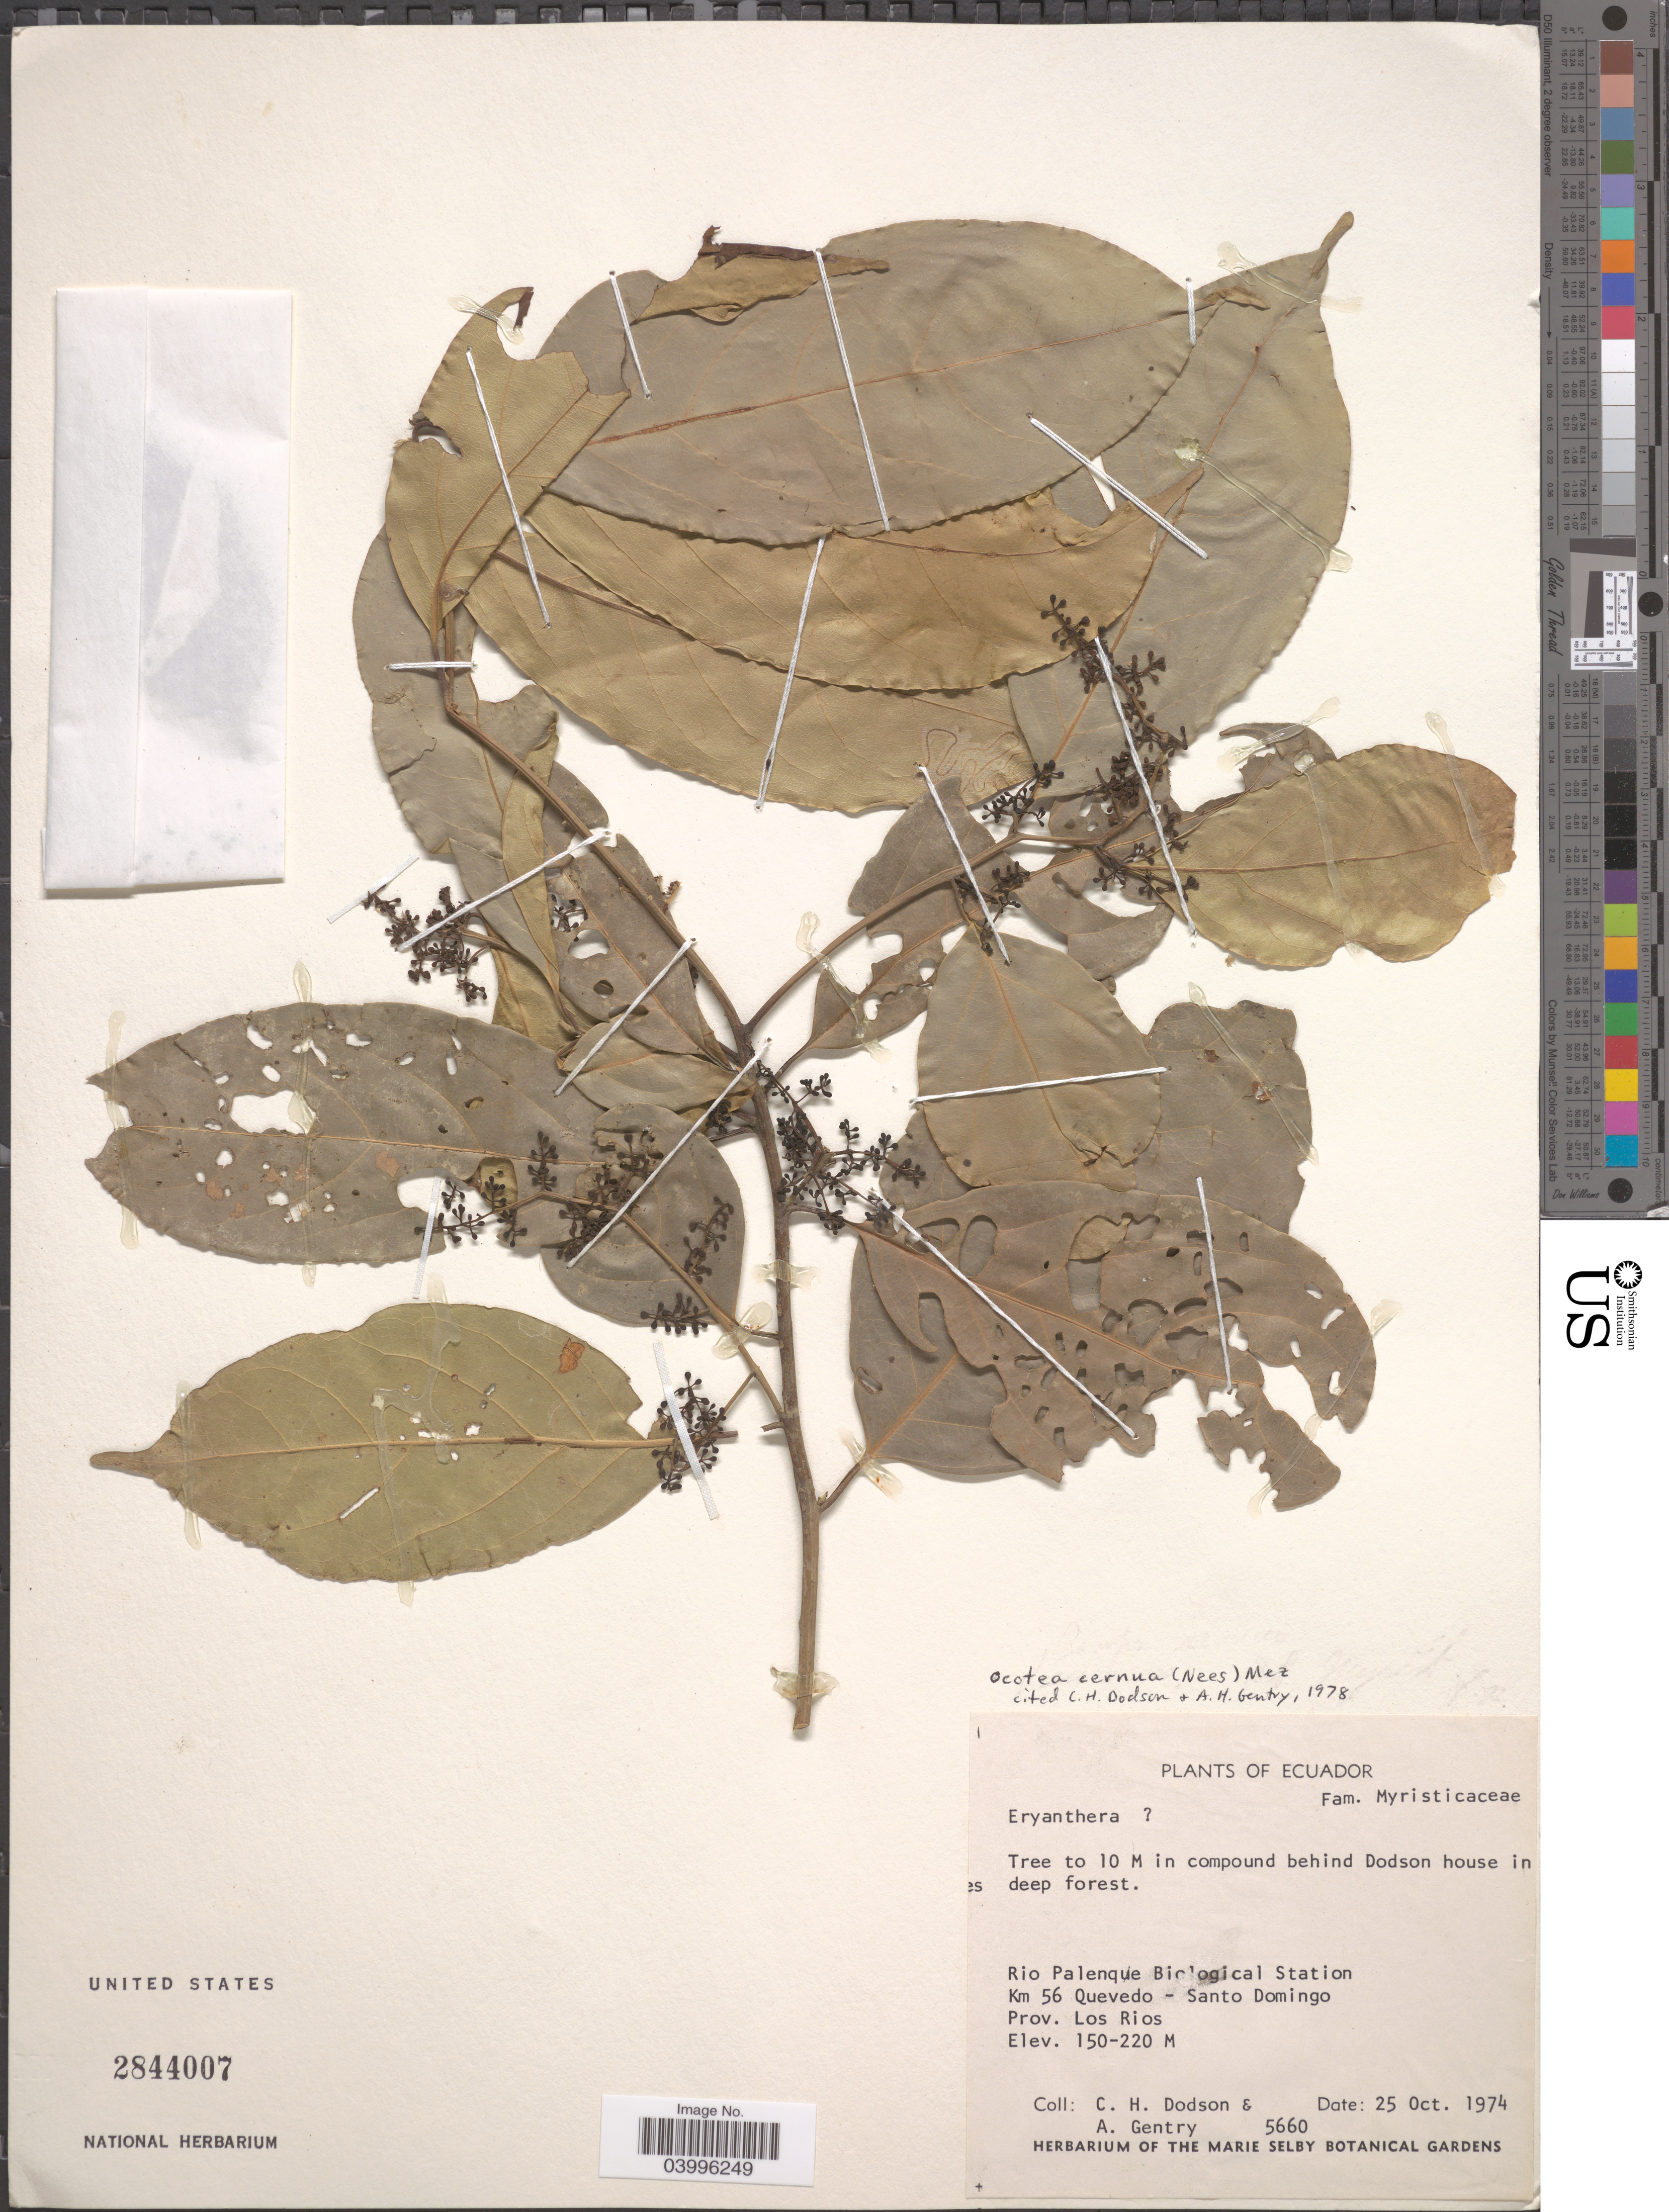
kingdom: Plantae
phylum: Tracheophyta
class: Magnoliopsida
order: Laurales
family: Lauraceae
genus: Ocotea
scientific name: Ocotea cernua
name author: (Nees) Mez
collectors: C. H. Dodson & A. H. Gentry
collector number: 5660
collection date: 1974-10-25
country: Ecuador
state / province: Los Ríos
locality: Rio Palenque Biological Station. Km 56 Quevedo - Santo Domingo.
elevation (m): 150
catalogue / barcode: US 2844007